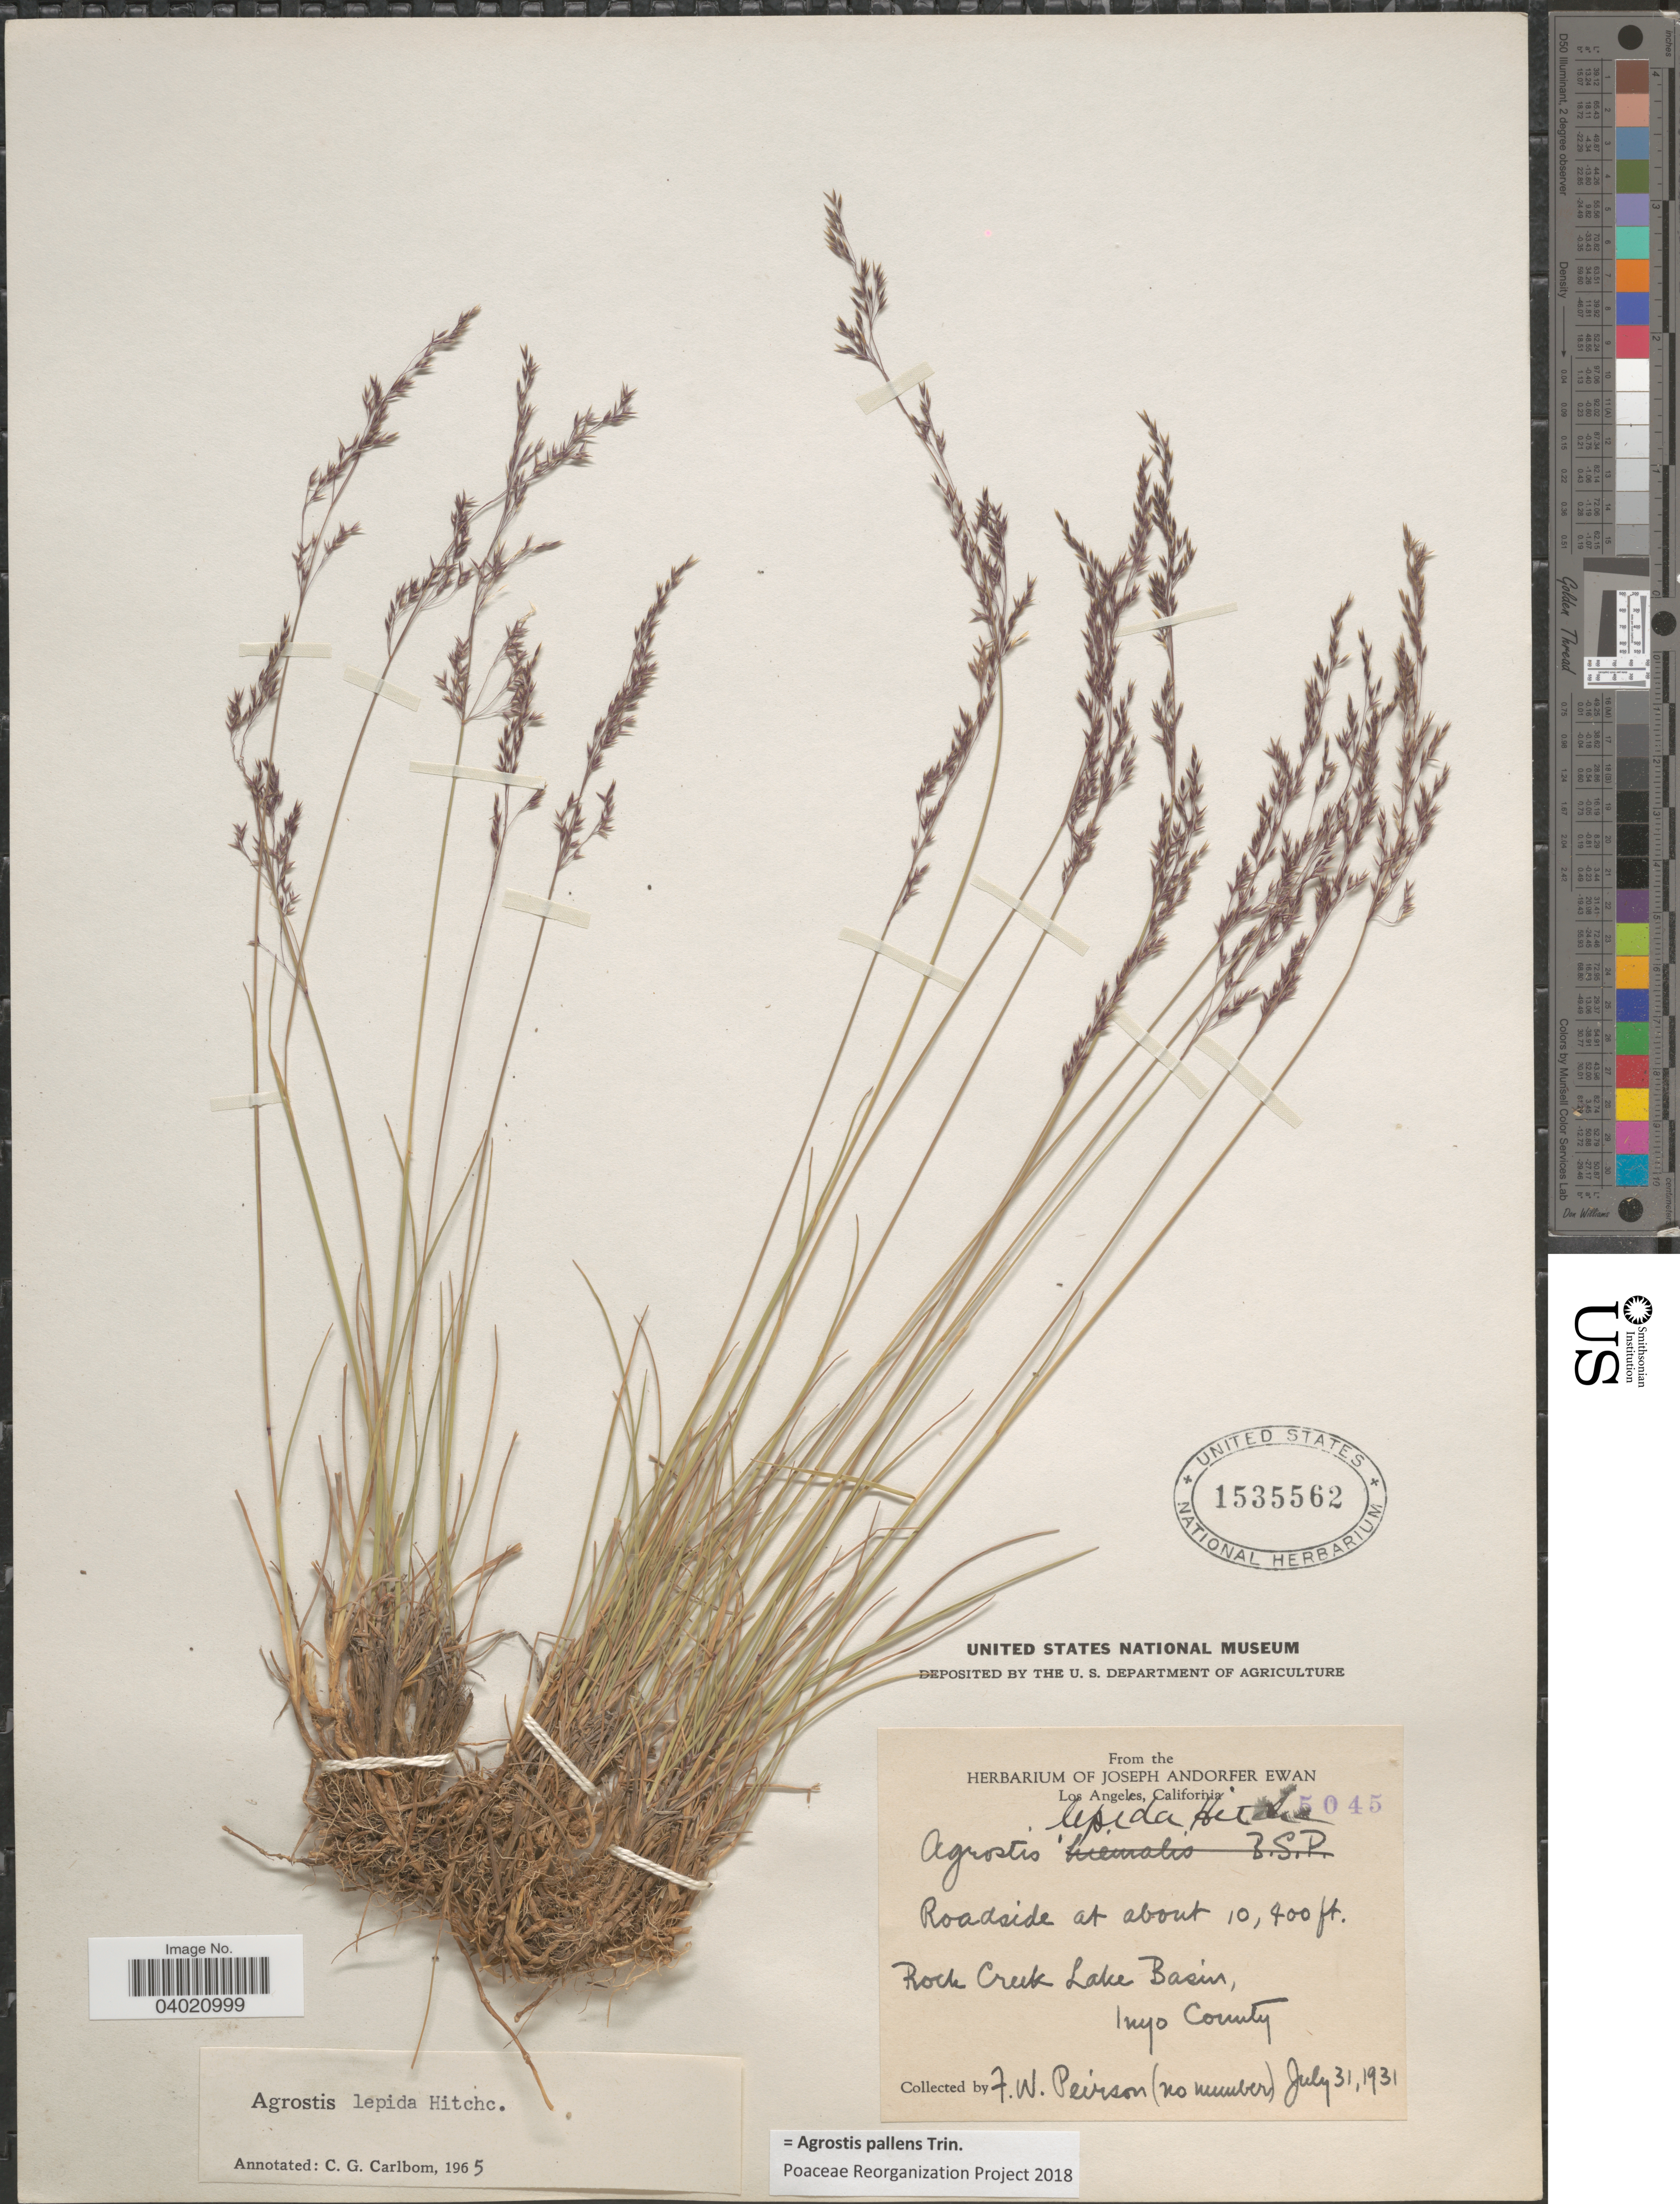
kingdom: Plantae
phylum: Tracheophyta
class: Liliopsida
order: Poales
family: Poaceae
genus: Agrostis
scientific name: Agrostis pallens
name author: Trin.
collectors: F. Peirson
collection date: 1931-07-31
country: United States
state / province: California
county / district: Inyo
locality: Roadside. Rock Creek Lake Basin, Inyo County.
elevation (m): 3170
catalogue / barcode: US 1535562